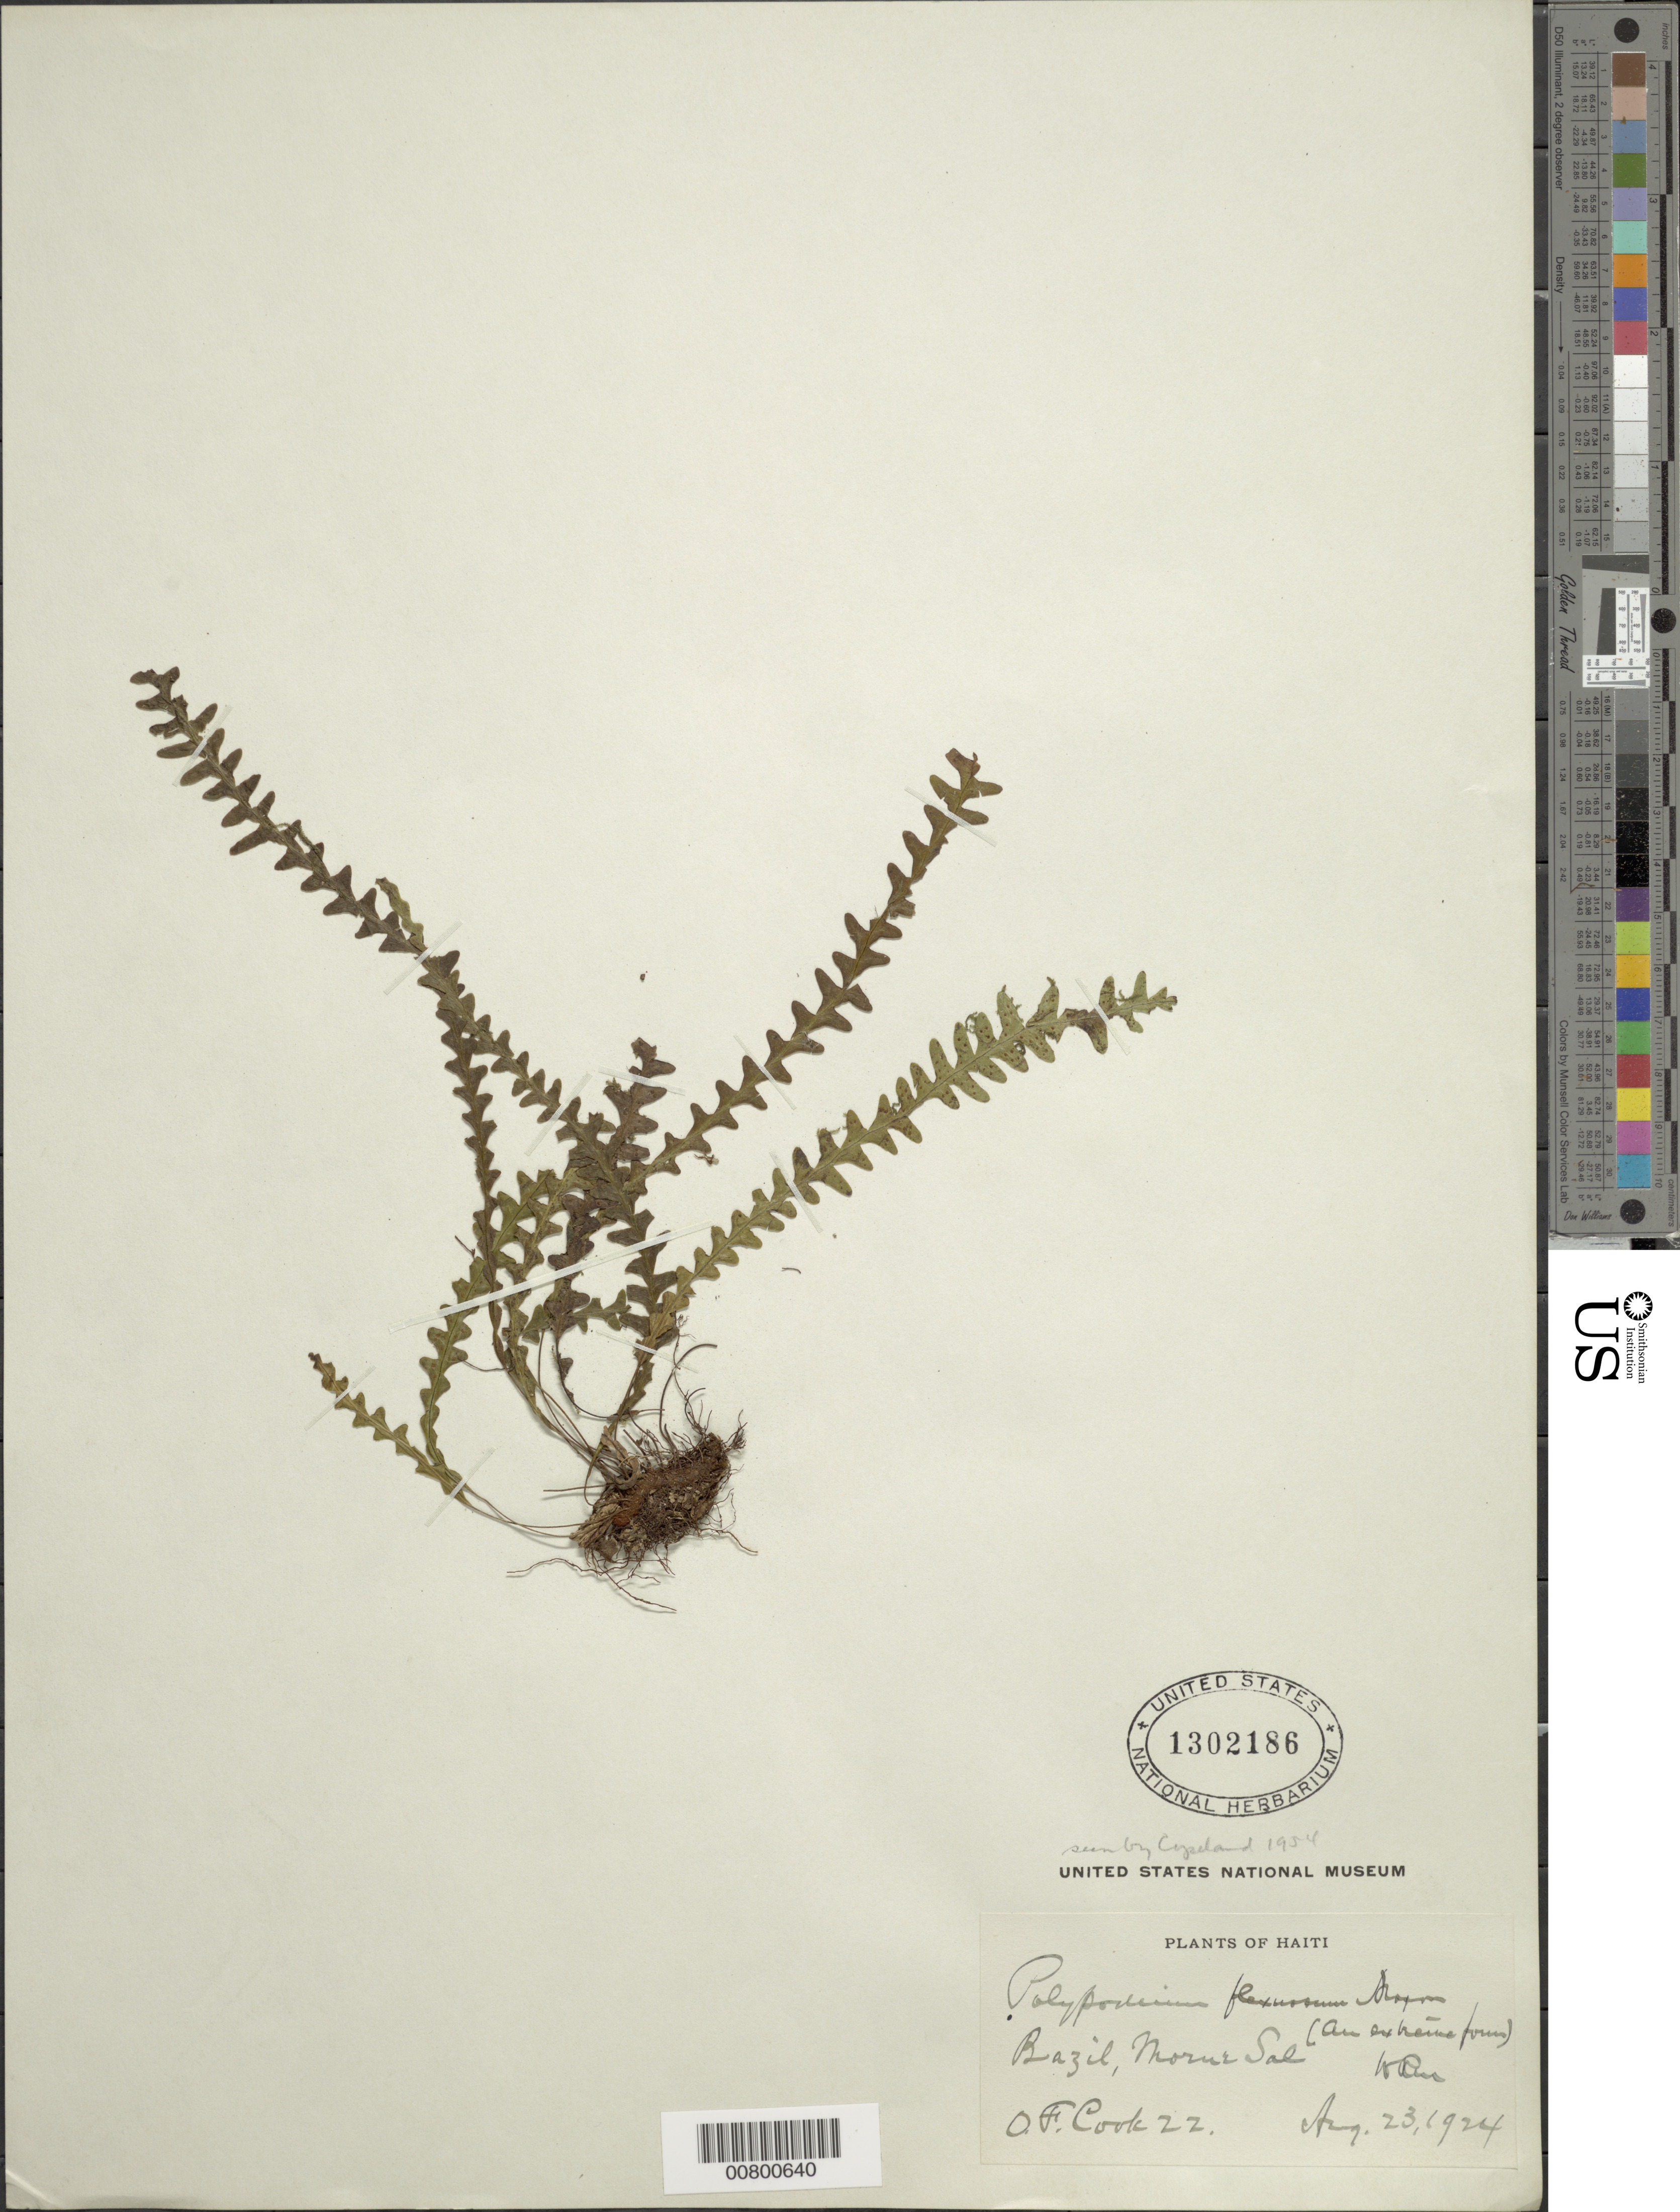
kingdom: Plantae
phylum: Tracheophyta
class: Polypodiopsida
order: Polypodiales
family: Polypodiaceae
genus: Terpsichore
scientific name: Terpsichore flexuosa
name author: (Maxon) A.R. Sm.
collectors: O. F. Cook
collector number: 22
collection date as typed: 23 Aug 1924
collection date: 1924-08-23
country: Haiti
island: Hispaniola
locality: Bazil, Morne Sal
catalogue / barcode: US 1302186